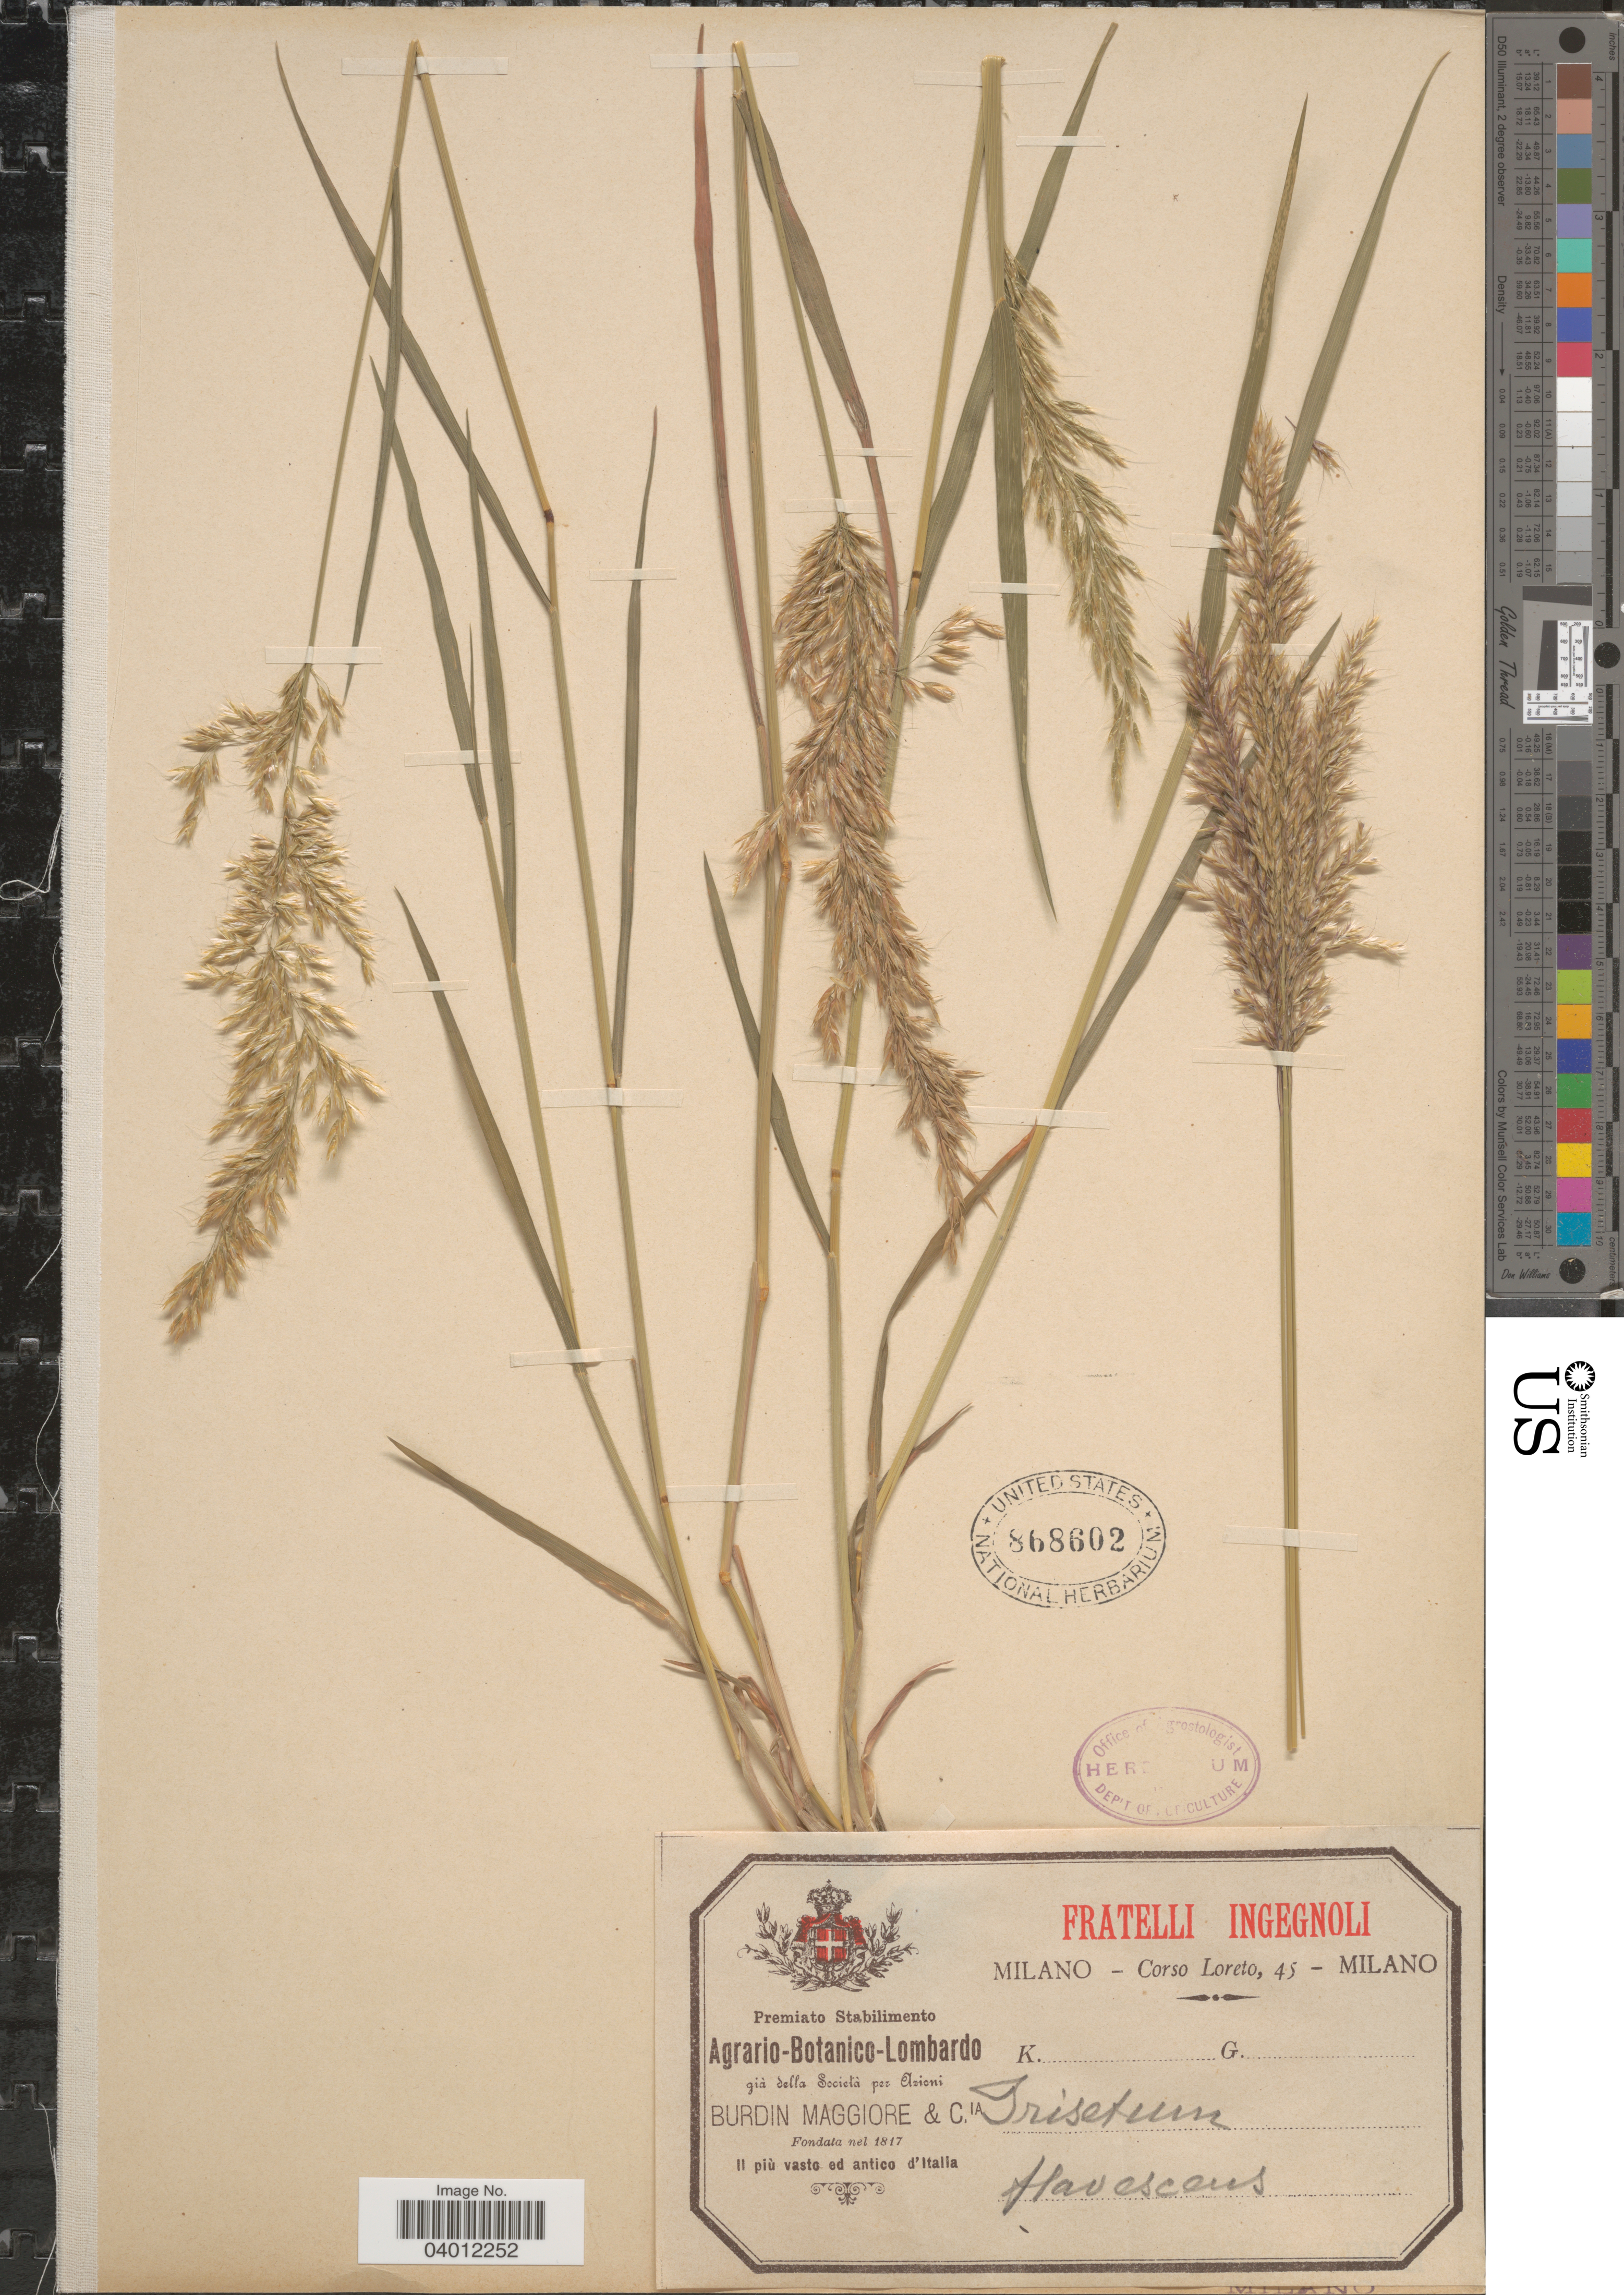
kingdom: Plantae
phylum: Tracheophyta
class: Liliopsida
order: Poales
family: Poaceae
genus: Trisetum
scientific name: Trisetum flavescens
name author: (L.) P. Beauv.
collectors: Loreto, C.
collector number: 45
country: Italy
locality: Milano.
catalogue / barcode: US 868602